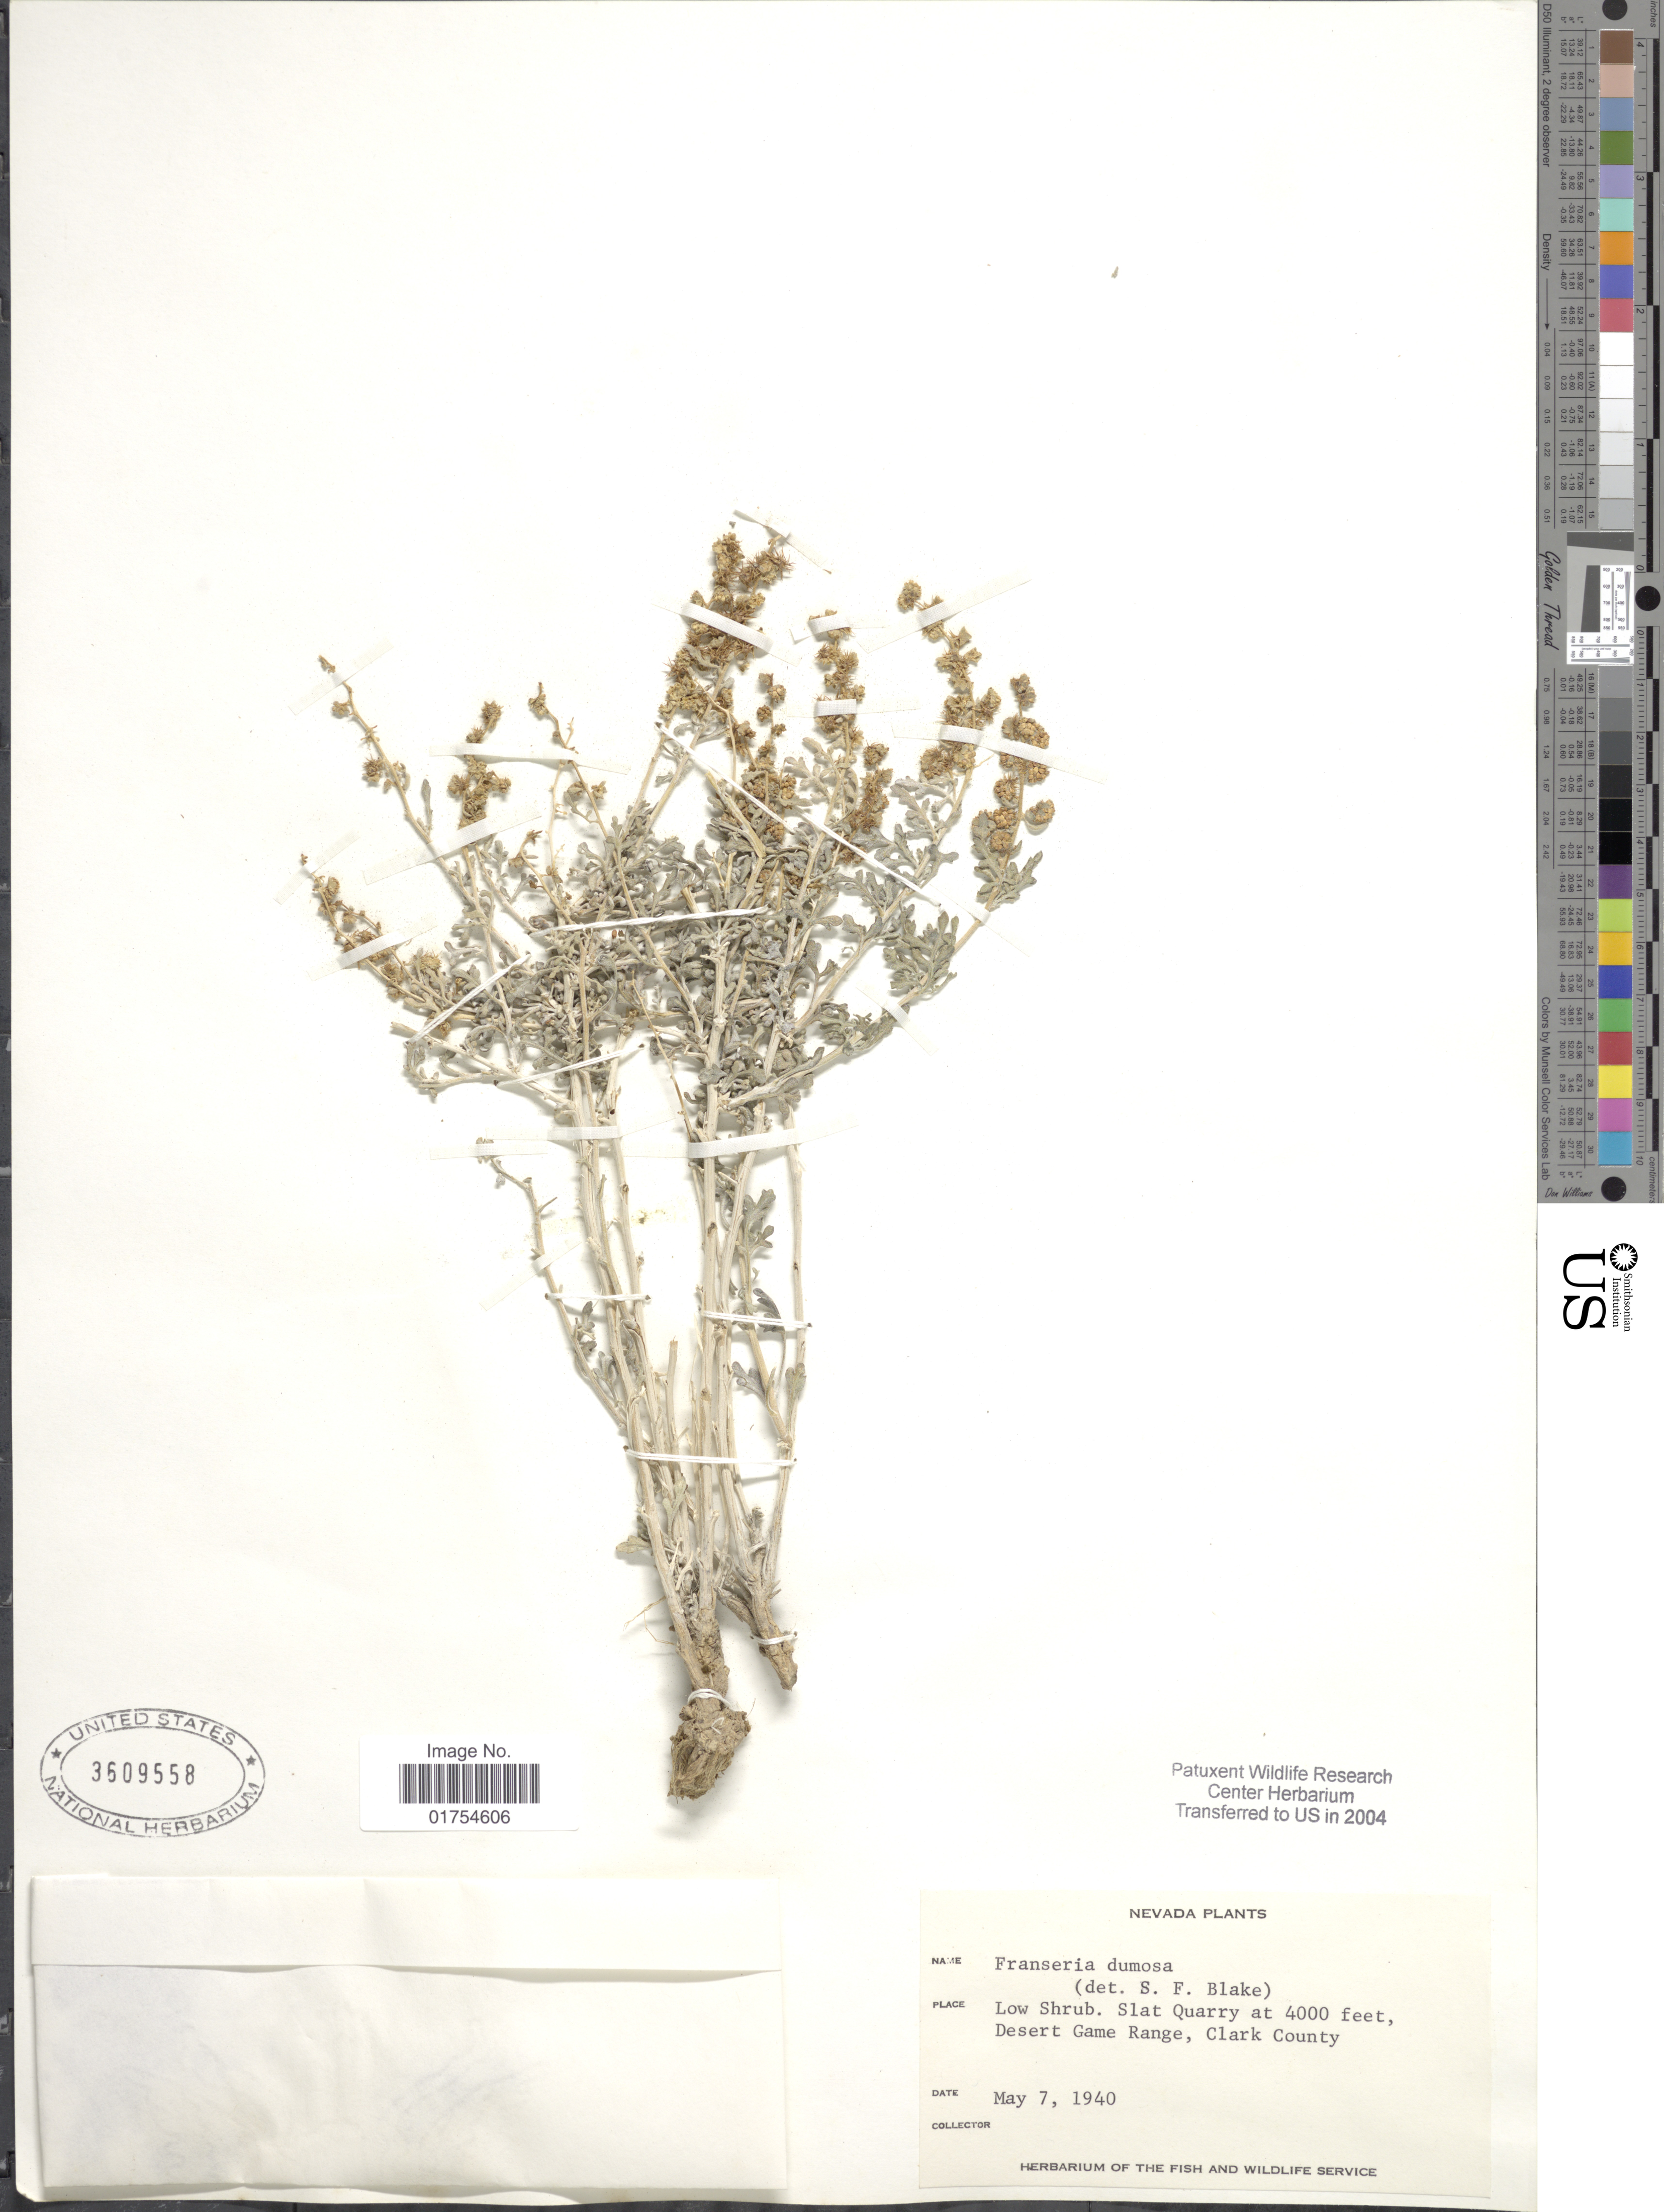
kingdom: Plantae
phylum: Tracheophyta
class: Magnoliopsida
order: Asterales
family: Asteraceae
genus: Franseria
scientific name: Franseria dumosa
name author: A. Gray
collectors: Wildlife and Heritage Service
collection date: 1940-05-07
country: United States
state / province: Nevada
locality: Low Shrub. Slat Quarry, Desert Game Range, Clark County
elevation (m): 1219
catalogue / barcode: US 3609558